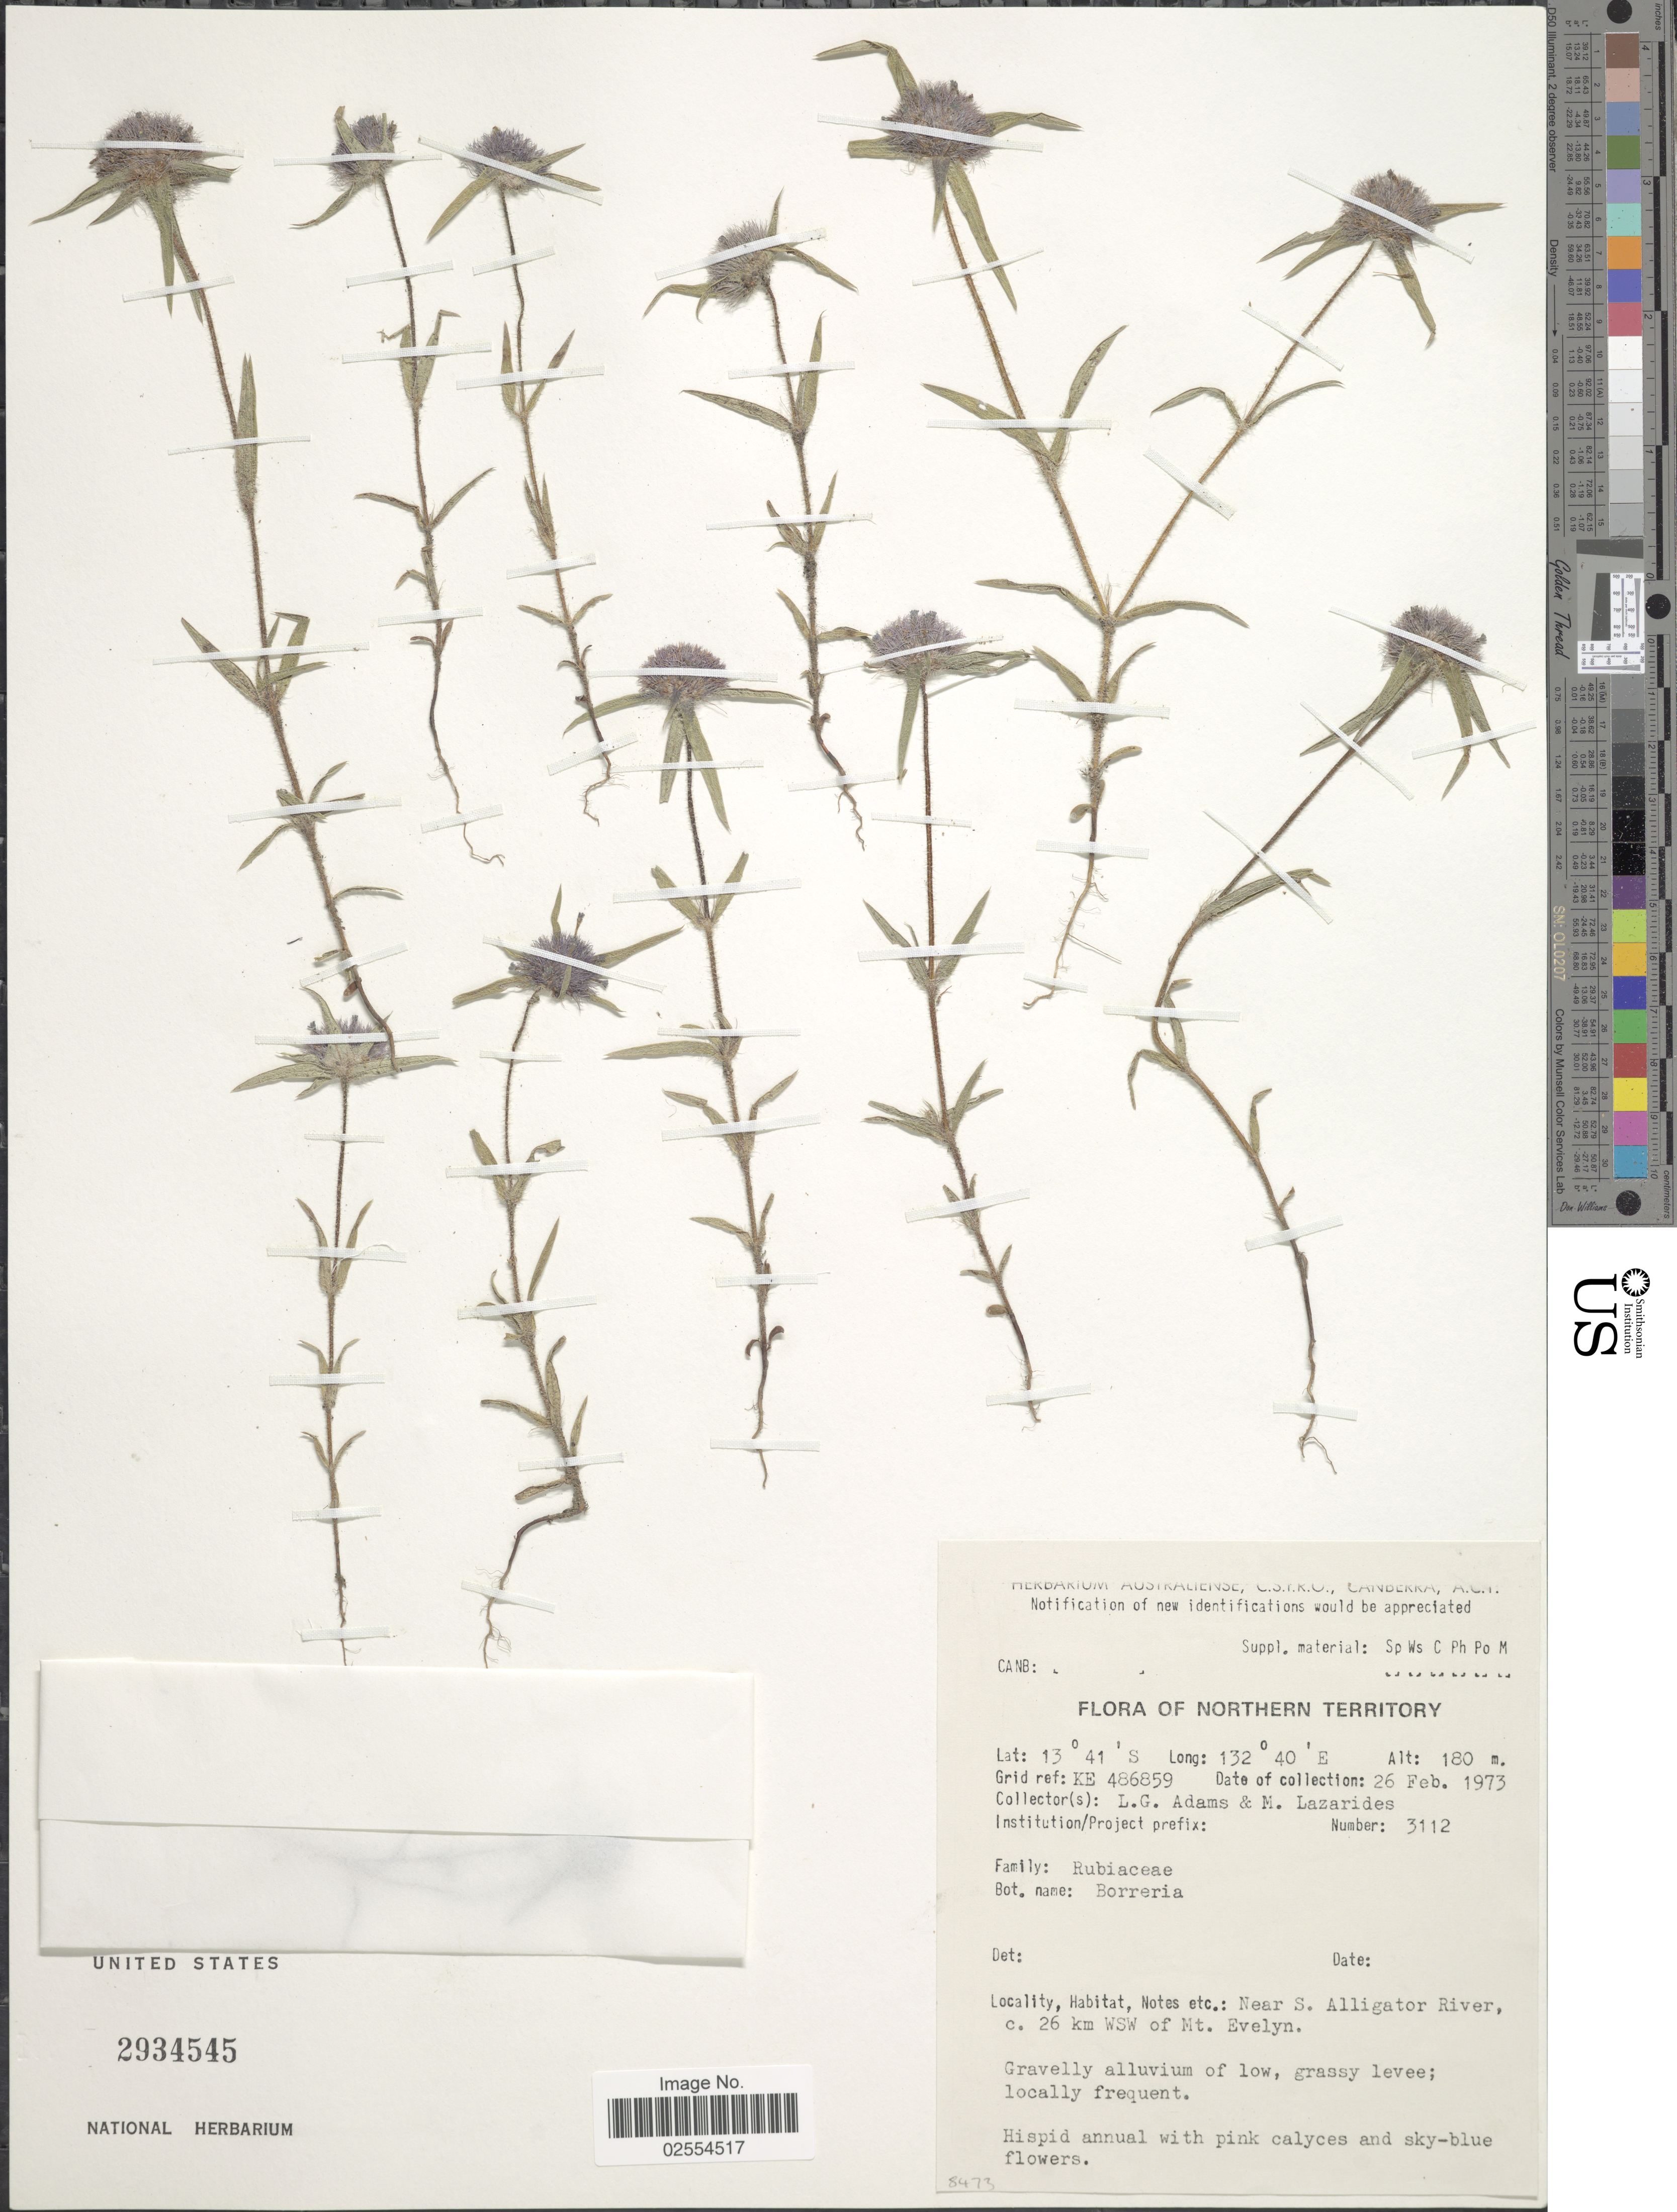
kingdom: Plantae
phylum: Tracheophyta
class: Magnoliopsida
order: Gentianales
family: Rubiaceae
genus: Spermacoce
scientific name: Spermacoce sp.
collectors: L. G. Adams & M. Lazarides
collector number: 3112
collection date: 1973-02-26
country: Australia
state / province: Northern Territory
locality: Grid ref: KE 486859, near S. Alligator River, c. 26 km WSW of Mt. Evelyn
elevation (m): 180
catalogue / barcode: US 2934545